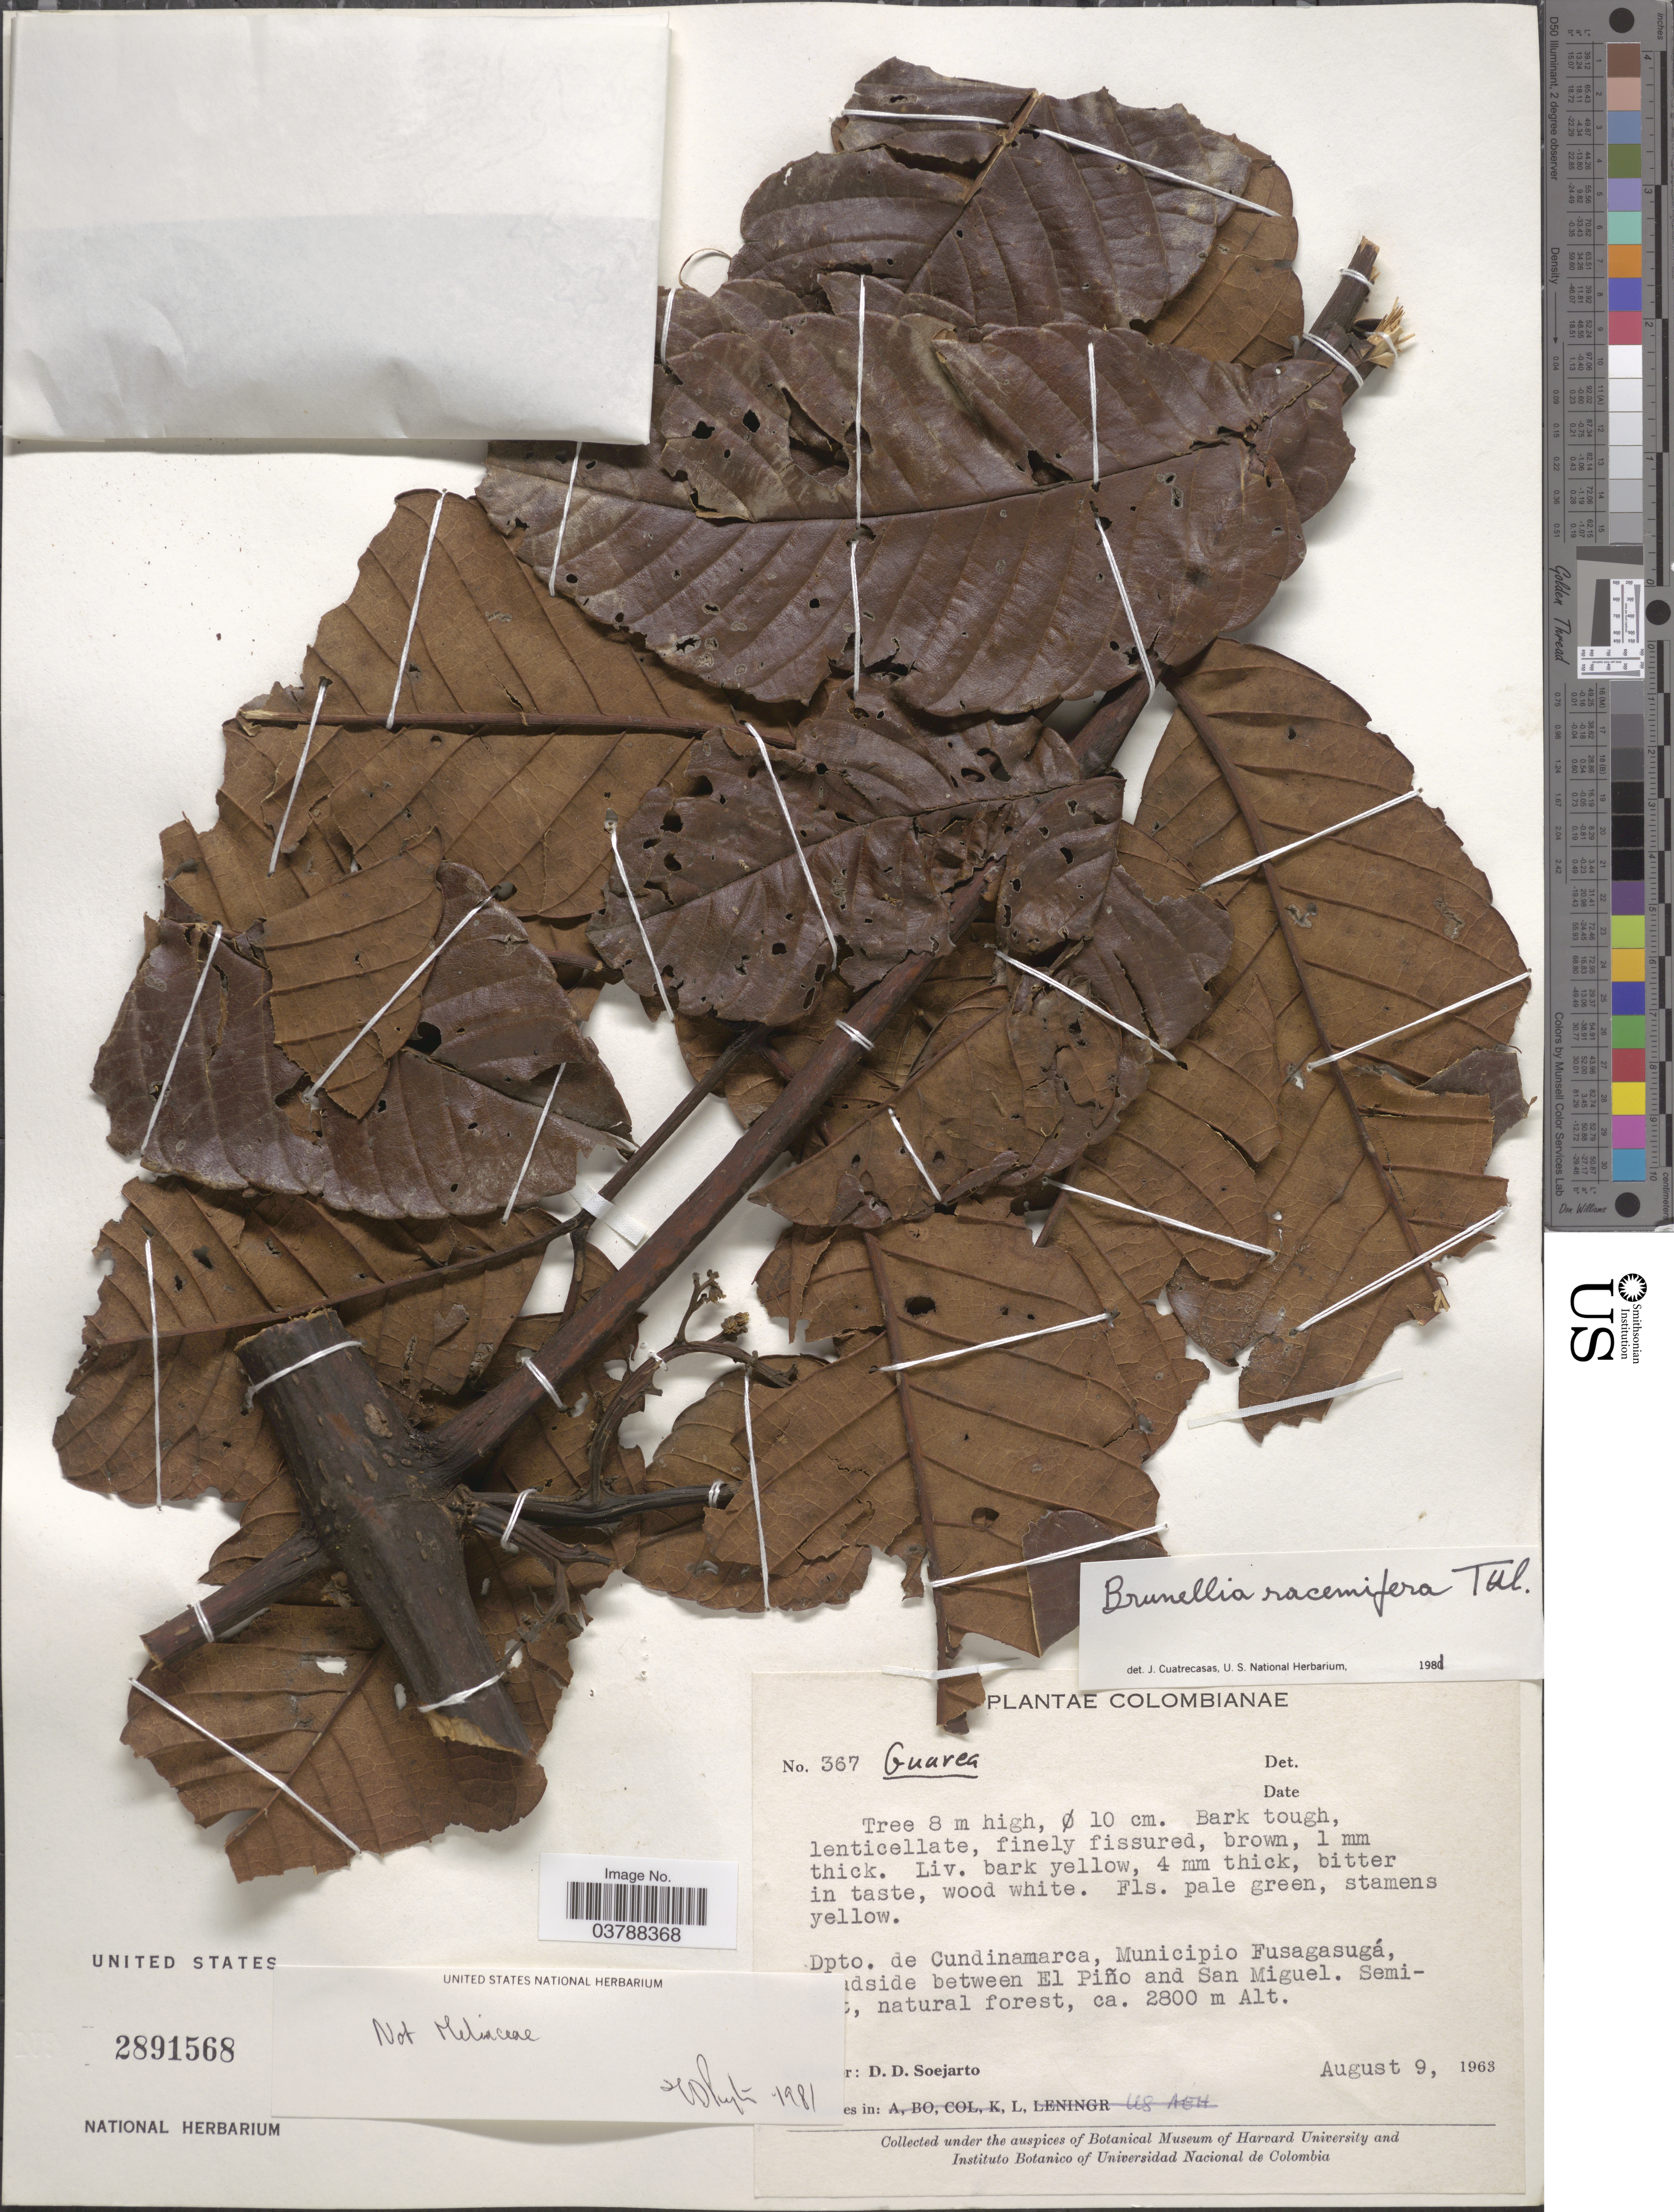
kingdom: Plantae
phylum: Tracheophyta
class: Magnoliopsida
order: Oxalidales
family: Brunelliaceae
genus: Brunellia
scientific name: Brunellia racemifera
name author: Tul.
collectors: D. D. Soejarto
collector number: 367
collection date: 1963-08-09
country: Colombia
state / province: Cundinamarca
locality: Dpto. de Cundinamarca, Municipio Fusagasugá, !dside between El Piño and San Miguel.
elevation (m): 2800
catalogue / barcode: US 2891568